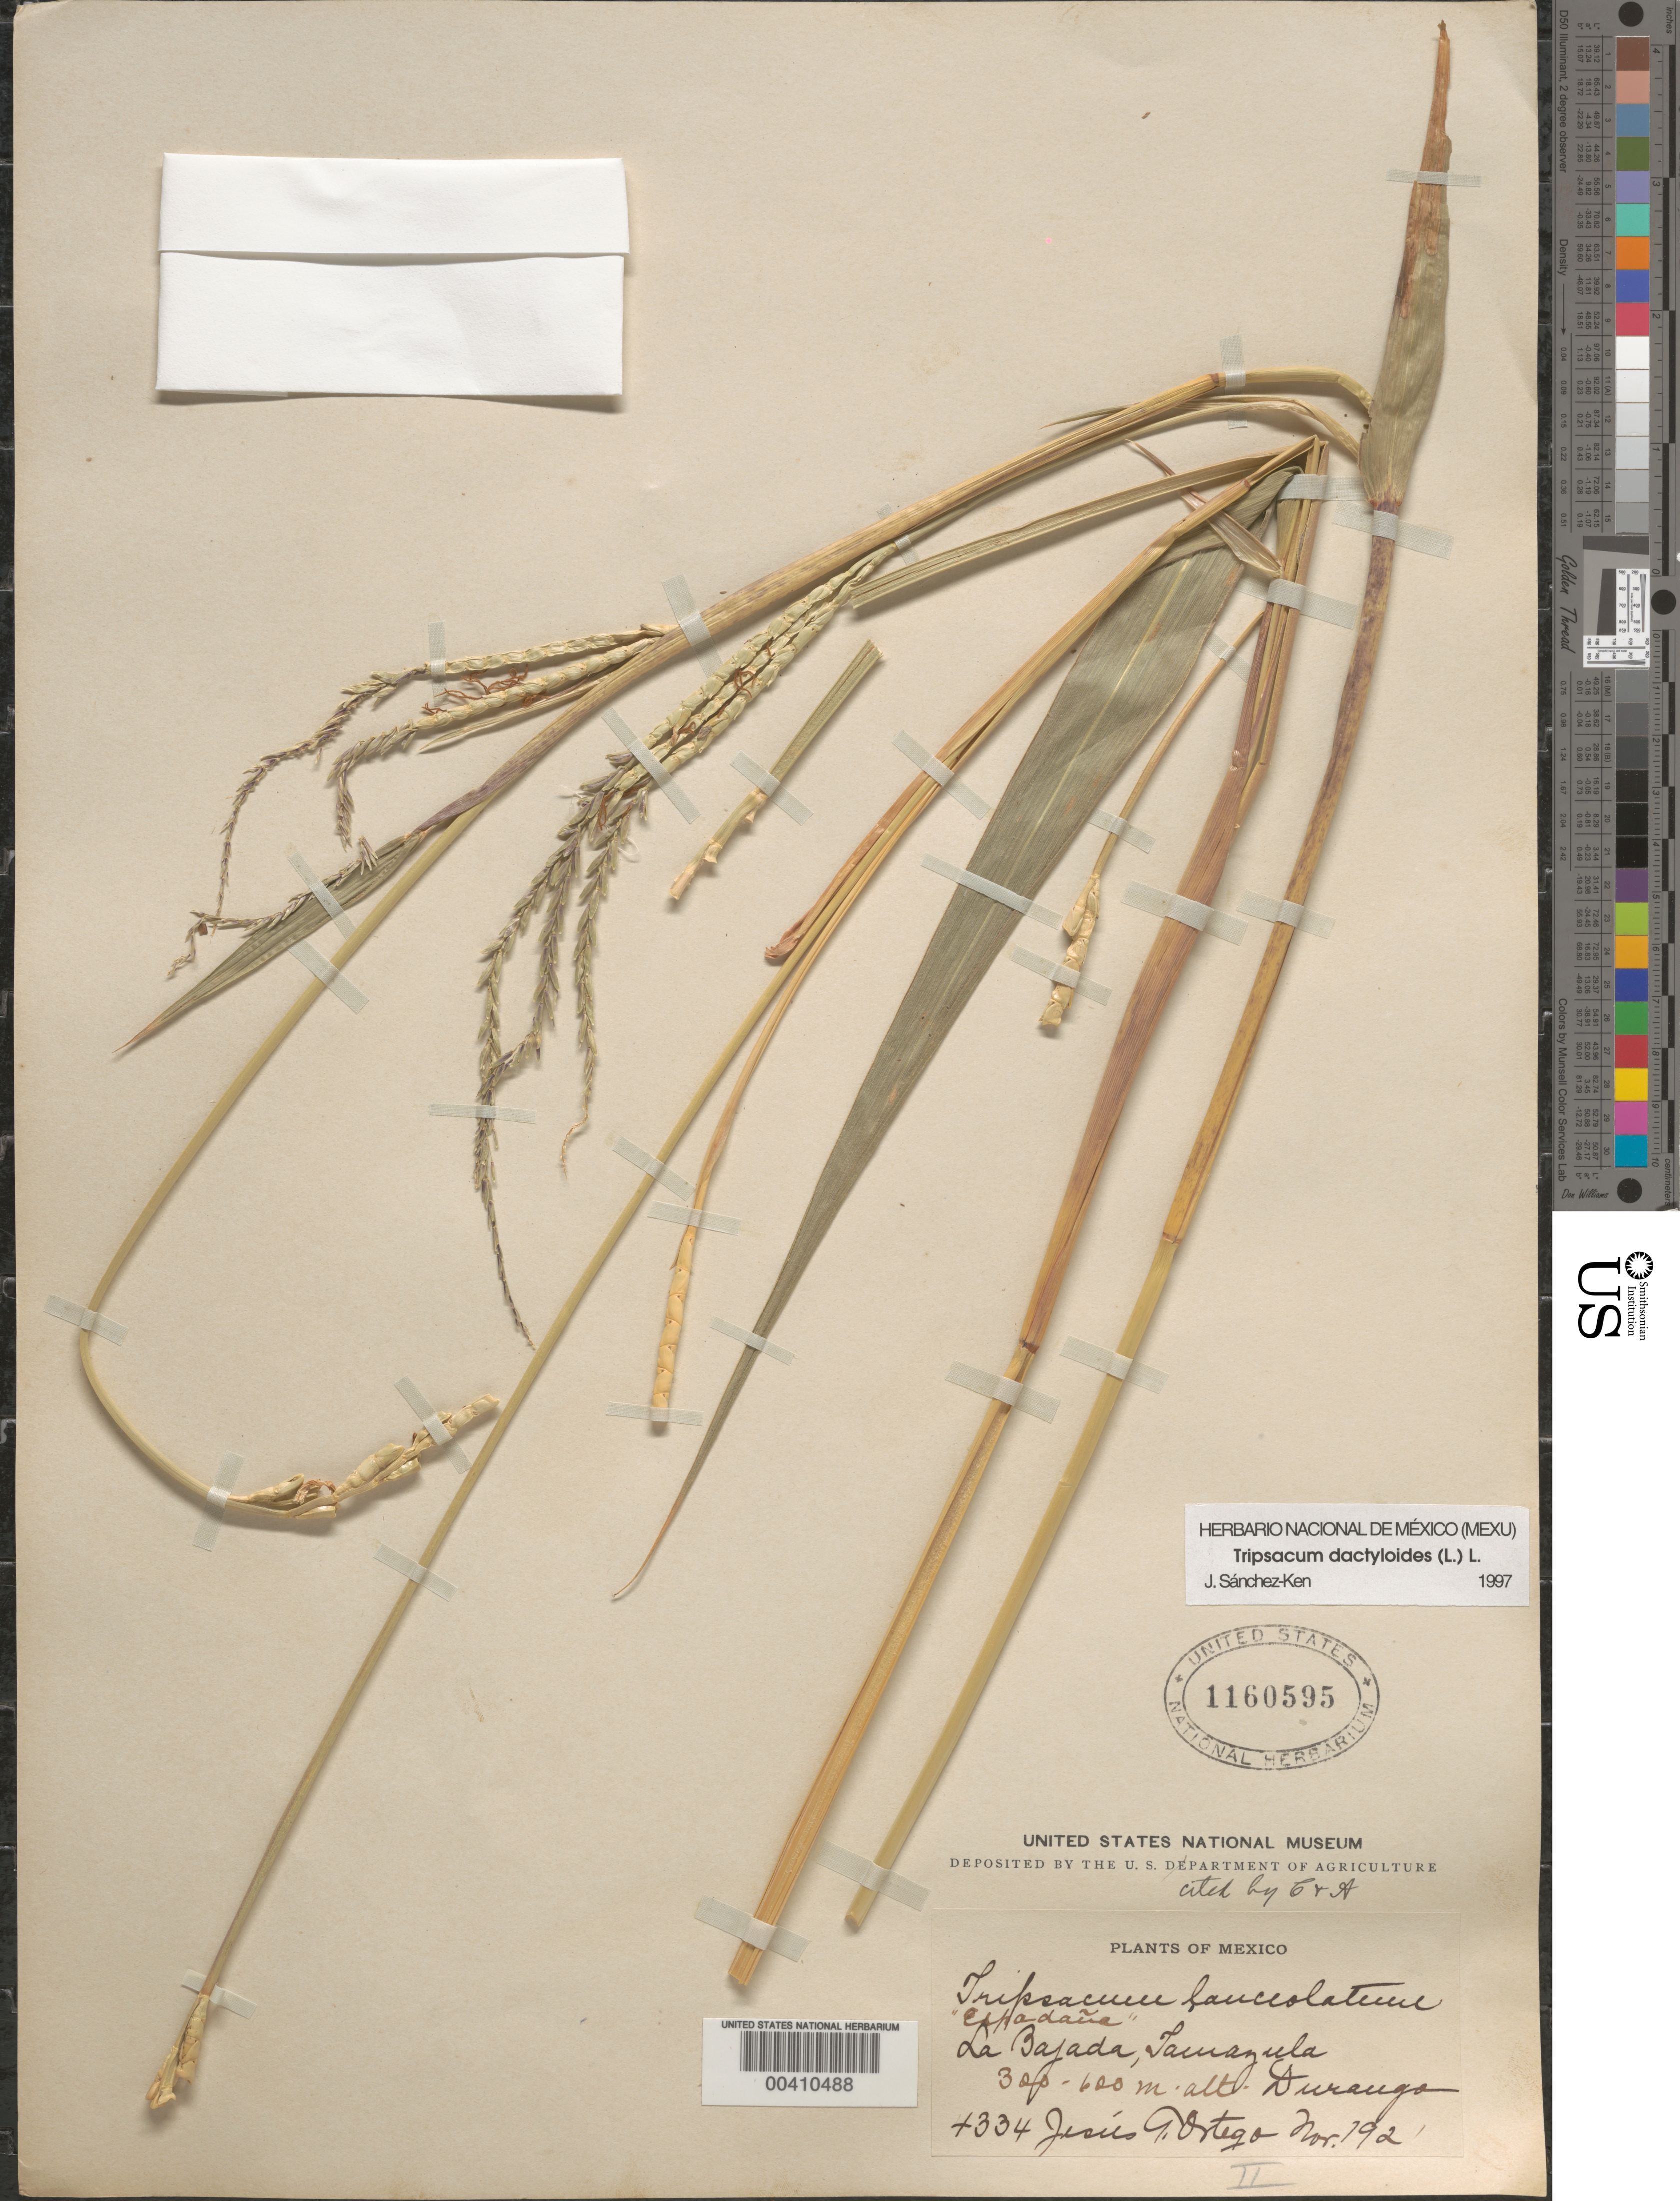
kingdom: Plantae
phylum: Tracheophyta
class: Liliopsida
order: Poales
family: Poaceae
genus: Tripsacum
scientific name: Tripsacum dactyloides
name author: (L.) L.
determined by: Sánchez-Ken, J. G.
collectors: J. Ortega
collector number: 4334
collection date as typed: Nov 1921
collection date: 1921-11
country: Mexico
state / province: Durango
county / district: Tamazula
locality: La Bajada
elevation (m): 300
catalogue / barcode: US 1160595